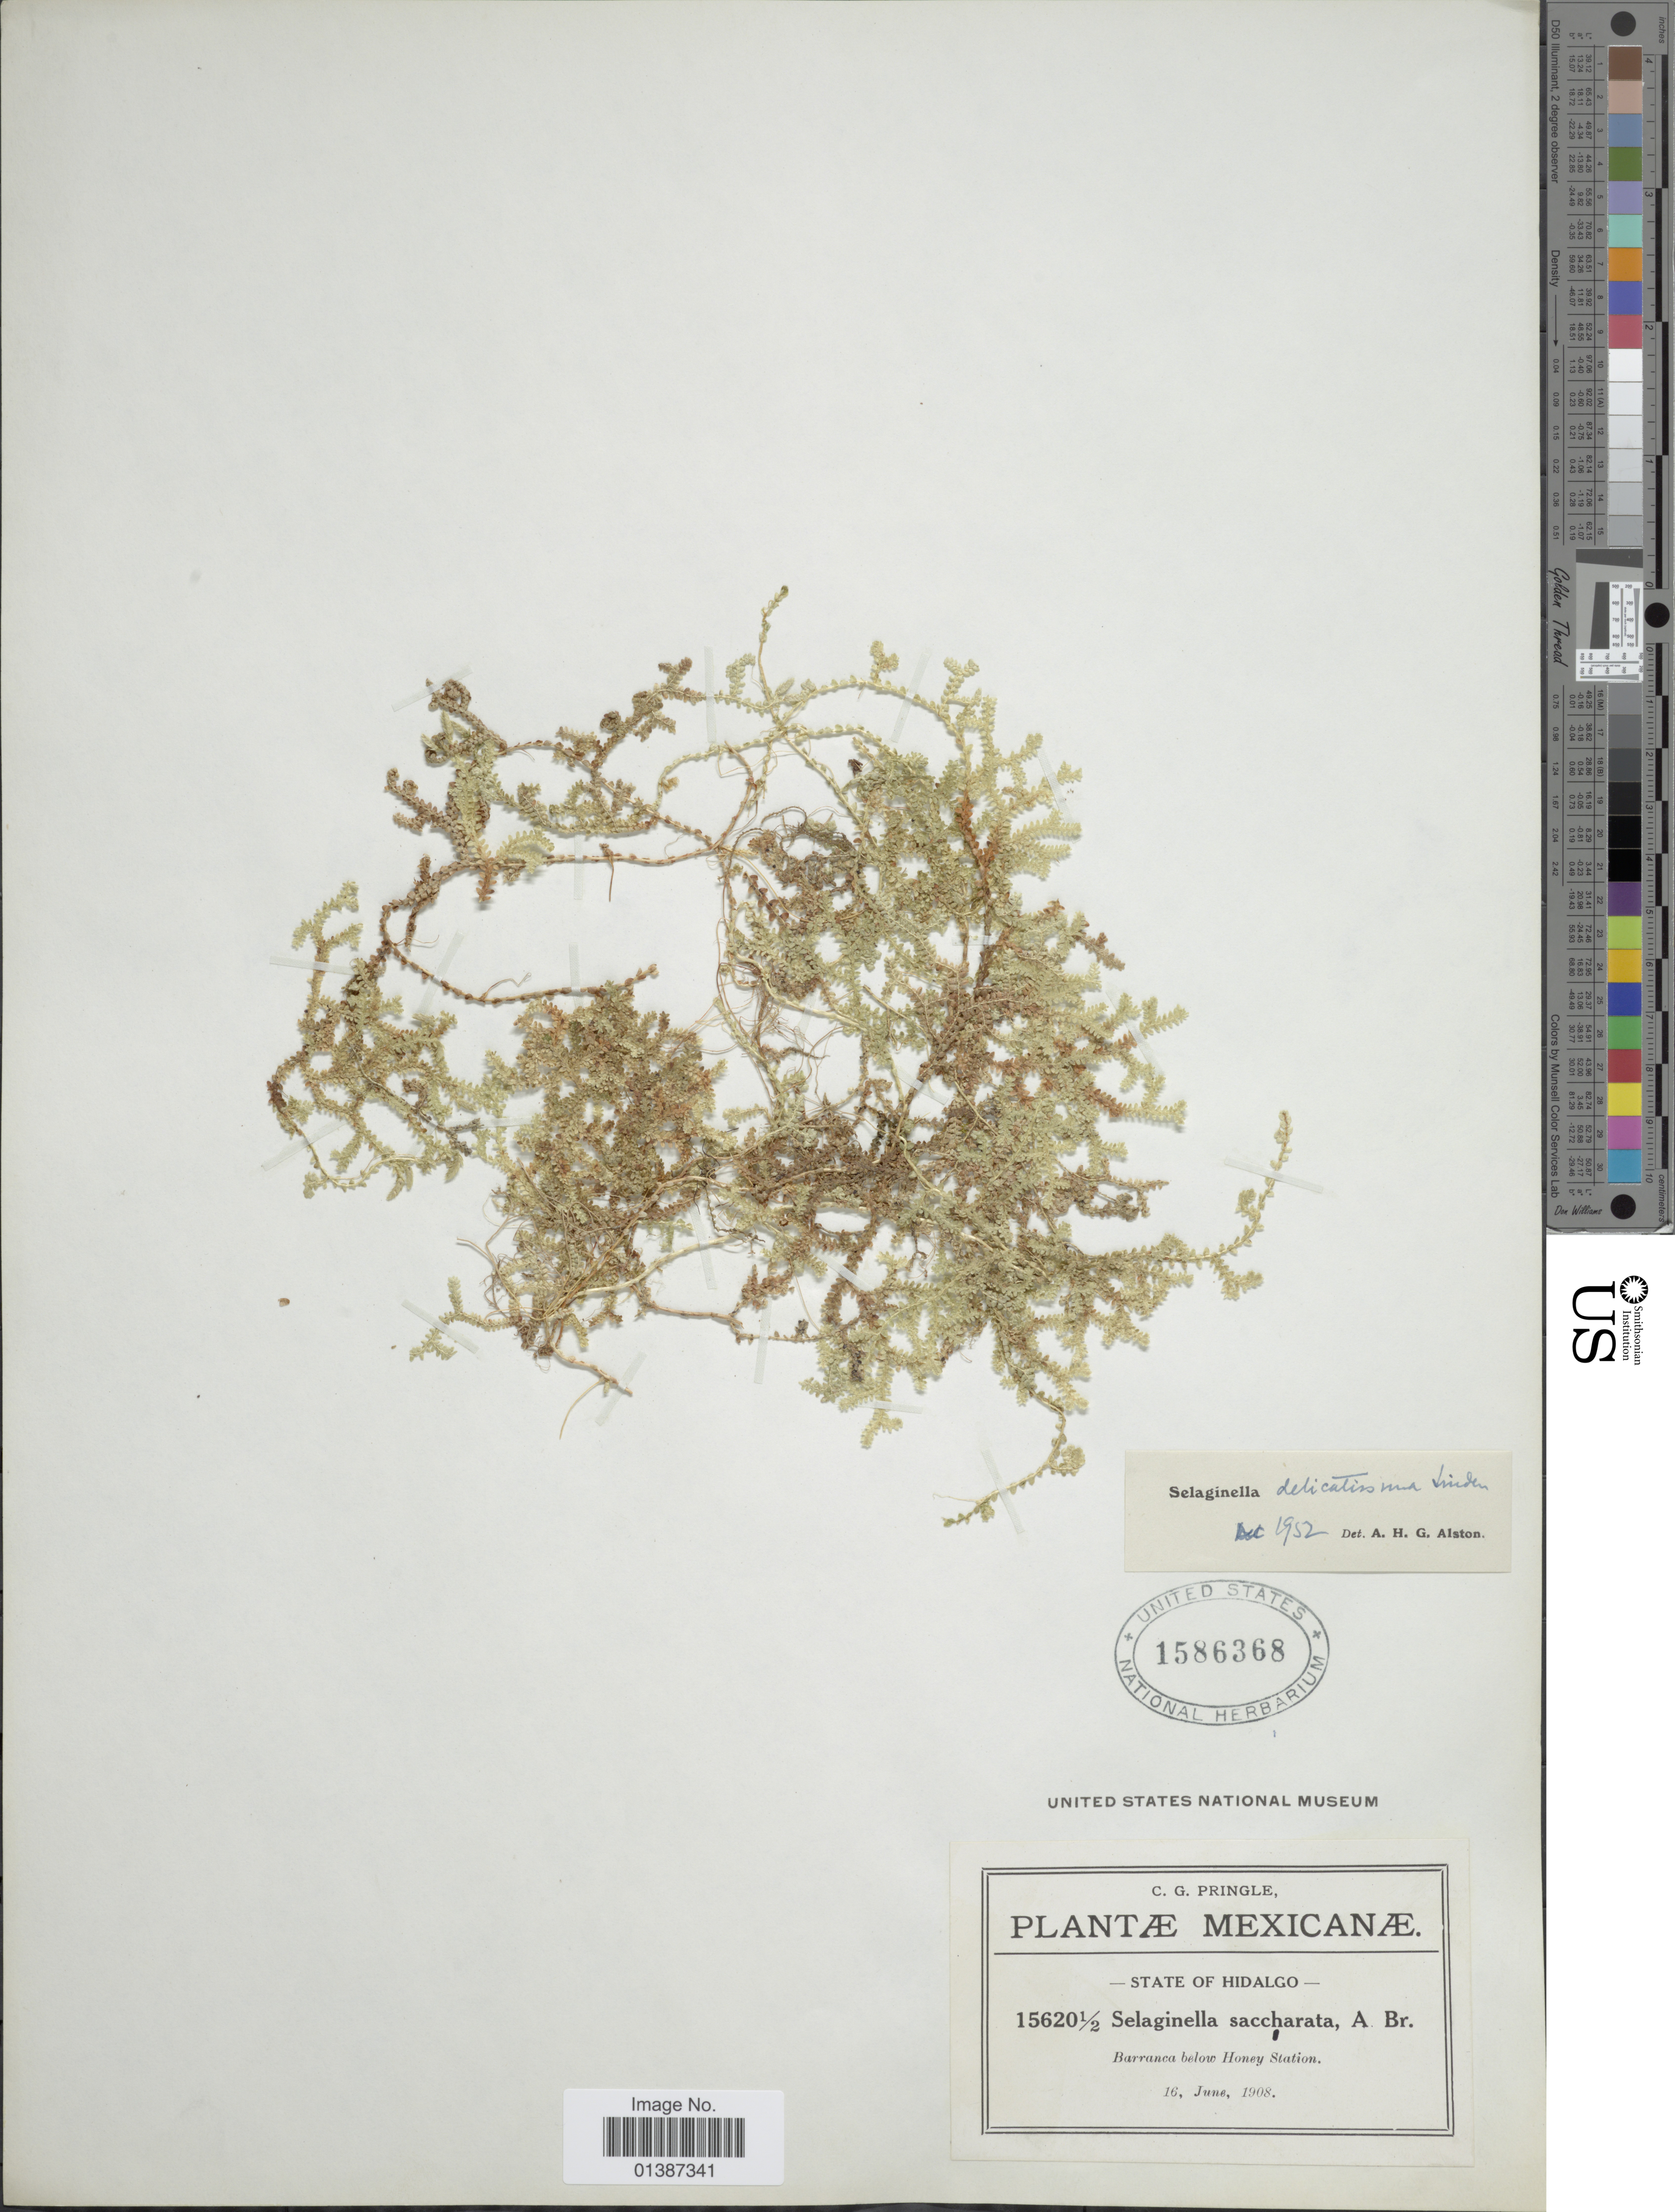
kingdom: Plantae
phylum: Tracheophyta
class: Lycopodiopsida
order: Selaginellales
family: Selaginellaceae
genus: Selaginella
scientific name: Selaginella delicatissima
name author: Linden ex A. Braun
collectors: C. G. Pringle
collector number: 15620½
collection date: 1908-06-16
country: Mexico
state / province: Hidalgo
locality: State of Hidalgo, Barranca below Honey Station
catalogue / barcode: US 1586368